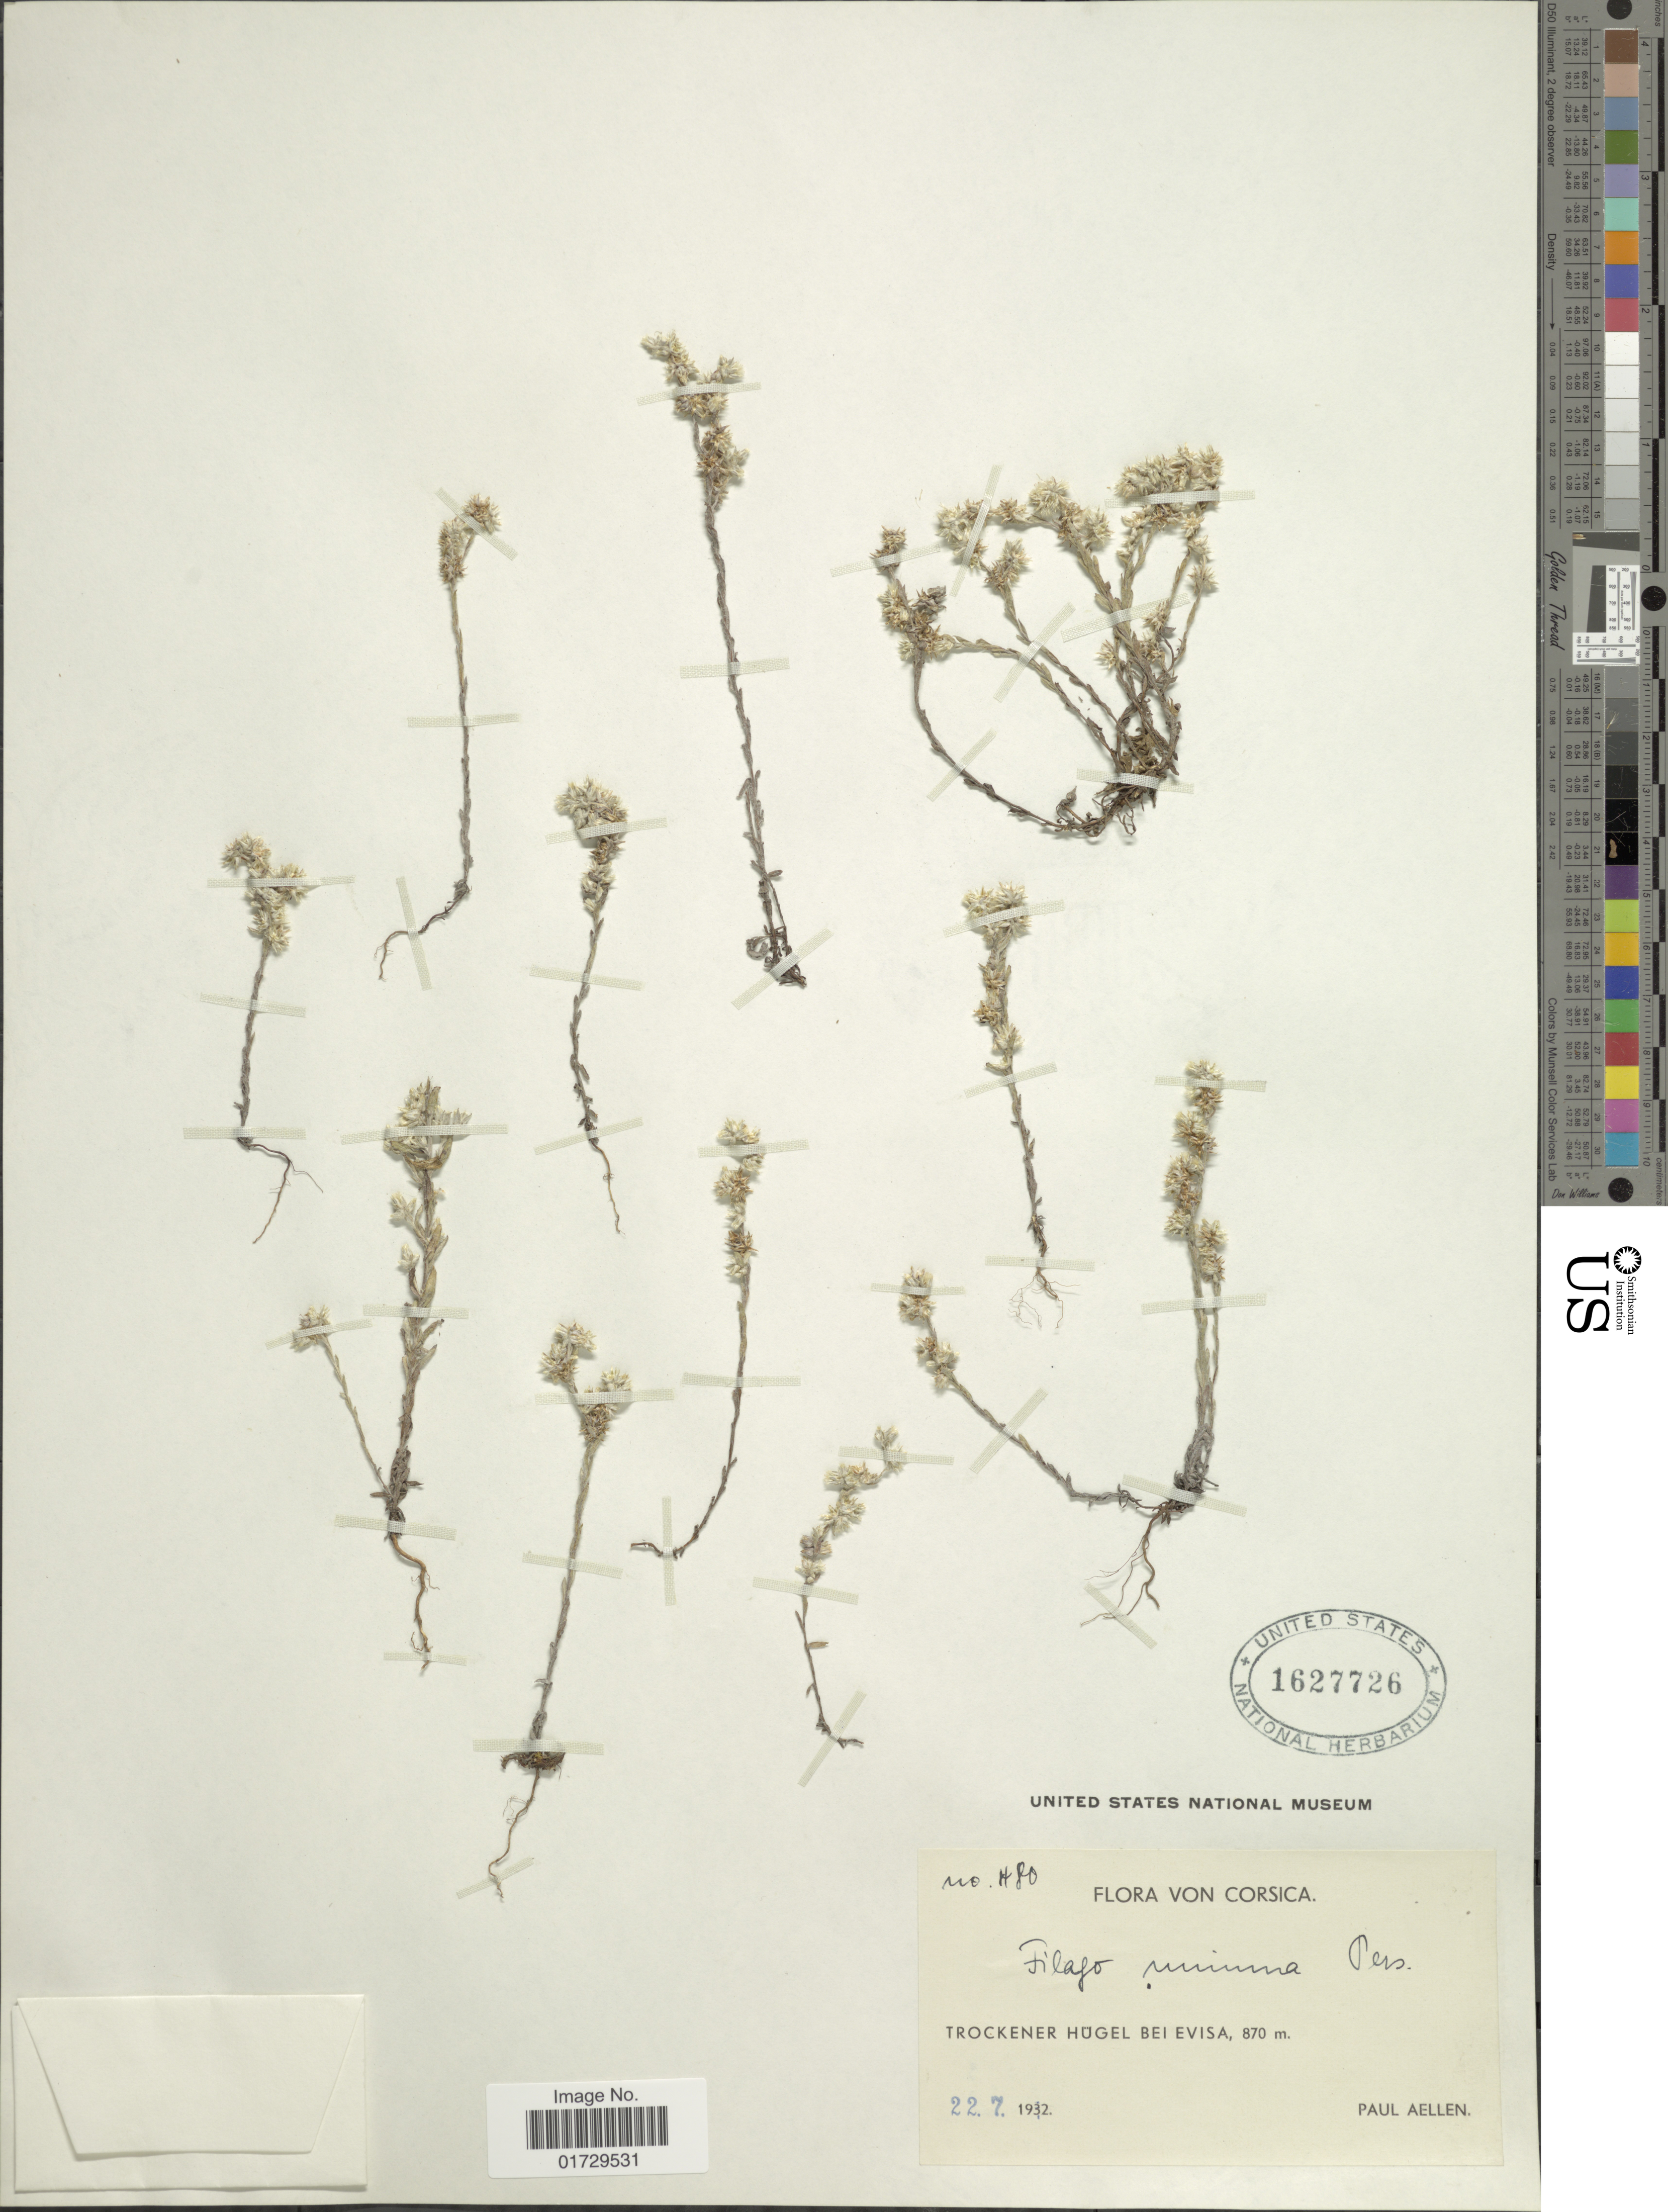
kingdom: Plantae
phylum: Tracheophyta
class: Magnoliopsida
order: Asterales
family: Asteraceae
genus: Filago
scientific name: Filago minima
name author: (Sm.) Pers.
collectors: P. Aellen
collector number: H80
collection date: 1912-07-22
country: France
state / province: Corsica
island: Corse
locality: Trockener Hugel Bei Evisa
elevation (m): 870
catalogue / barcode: US 1627726